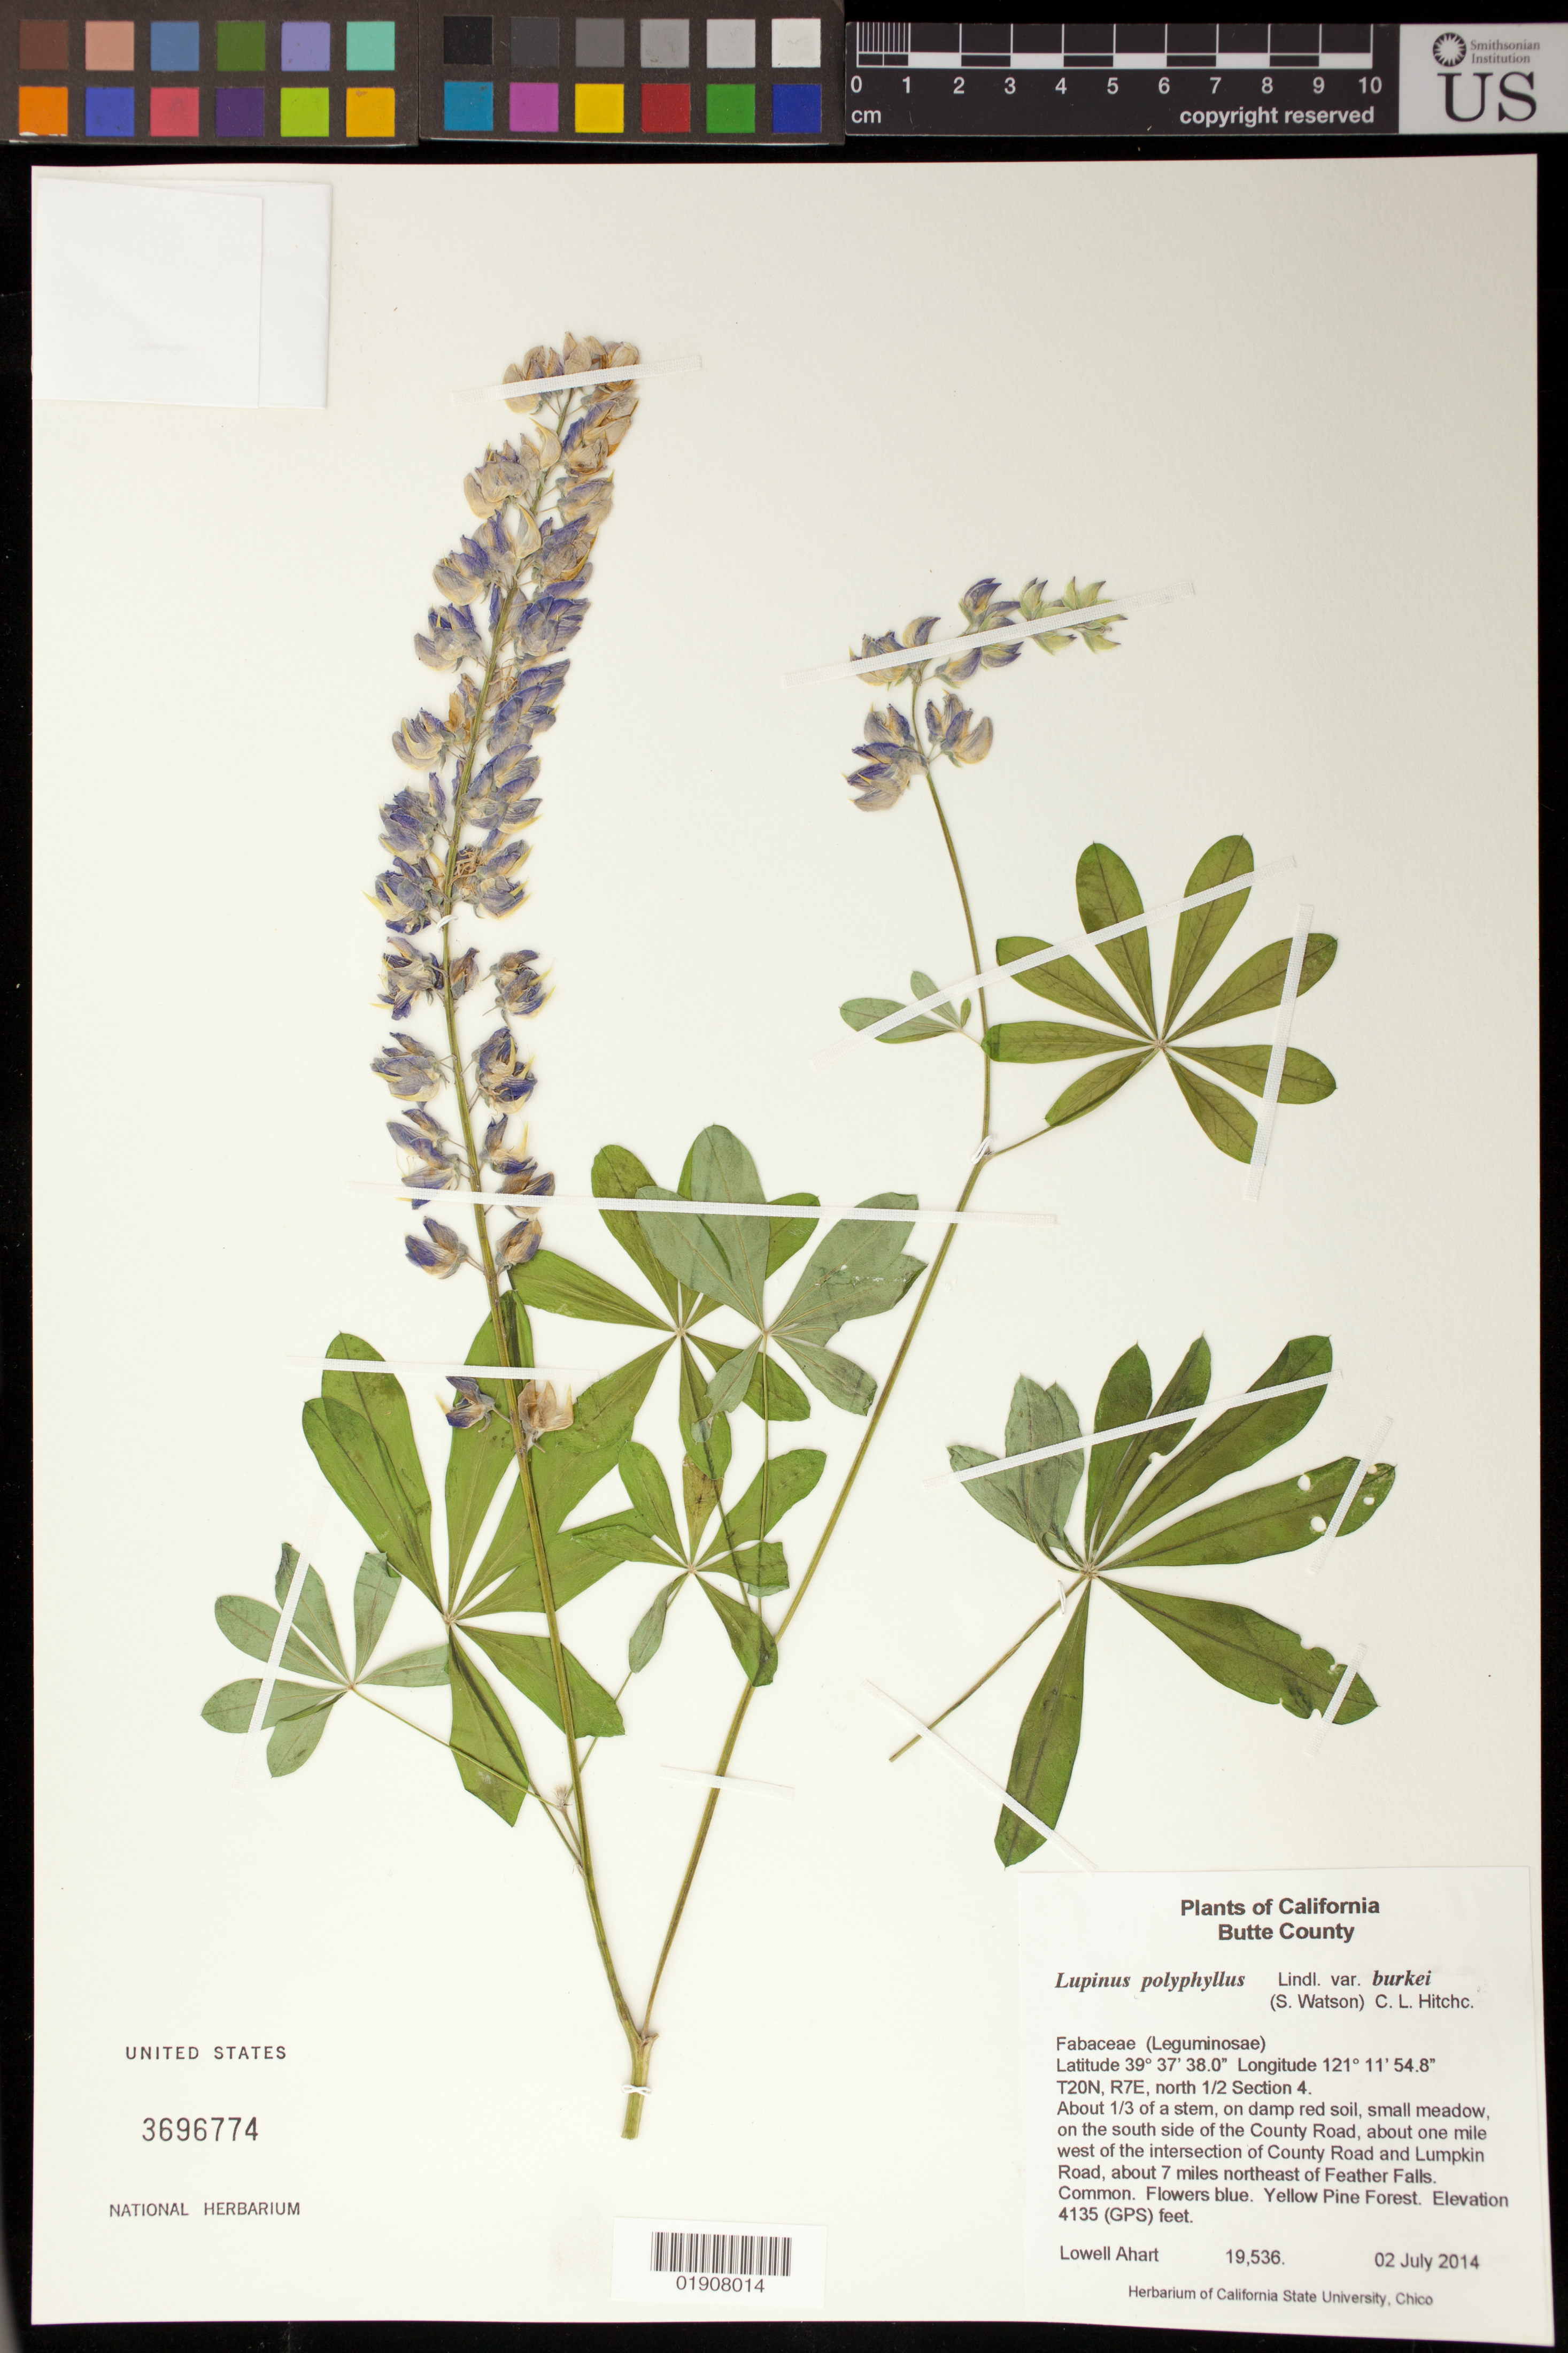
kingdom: Plantae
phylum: Tracheophyta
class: Magnoliopsida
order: Fabales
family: Fabaceae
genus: Lupinus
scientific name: Lupinus burkei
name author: S. Watson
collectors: L. Ahart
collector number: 19536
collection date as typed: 02 Jul 2014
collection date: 2014-07-02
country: United States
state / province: California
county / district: Butte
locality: On the south side of the County Road, about one mile west of the intersection of County Road and Lumpkin Road, about 7 miles northeast of Feather Falls.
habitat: Yellow Pine Forest.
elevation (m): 1260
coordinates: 39 37 38.0 N, 121 11 54.8 W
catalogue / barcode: US 3696774